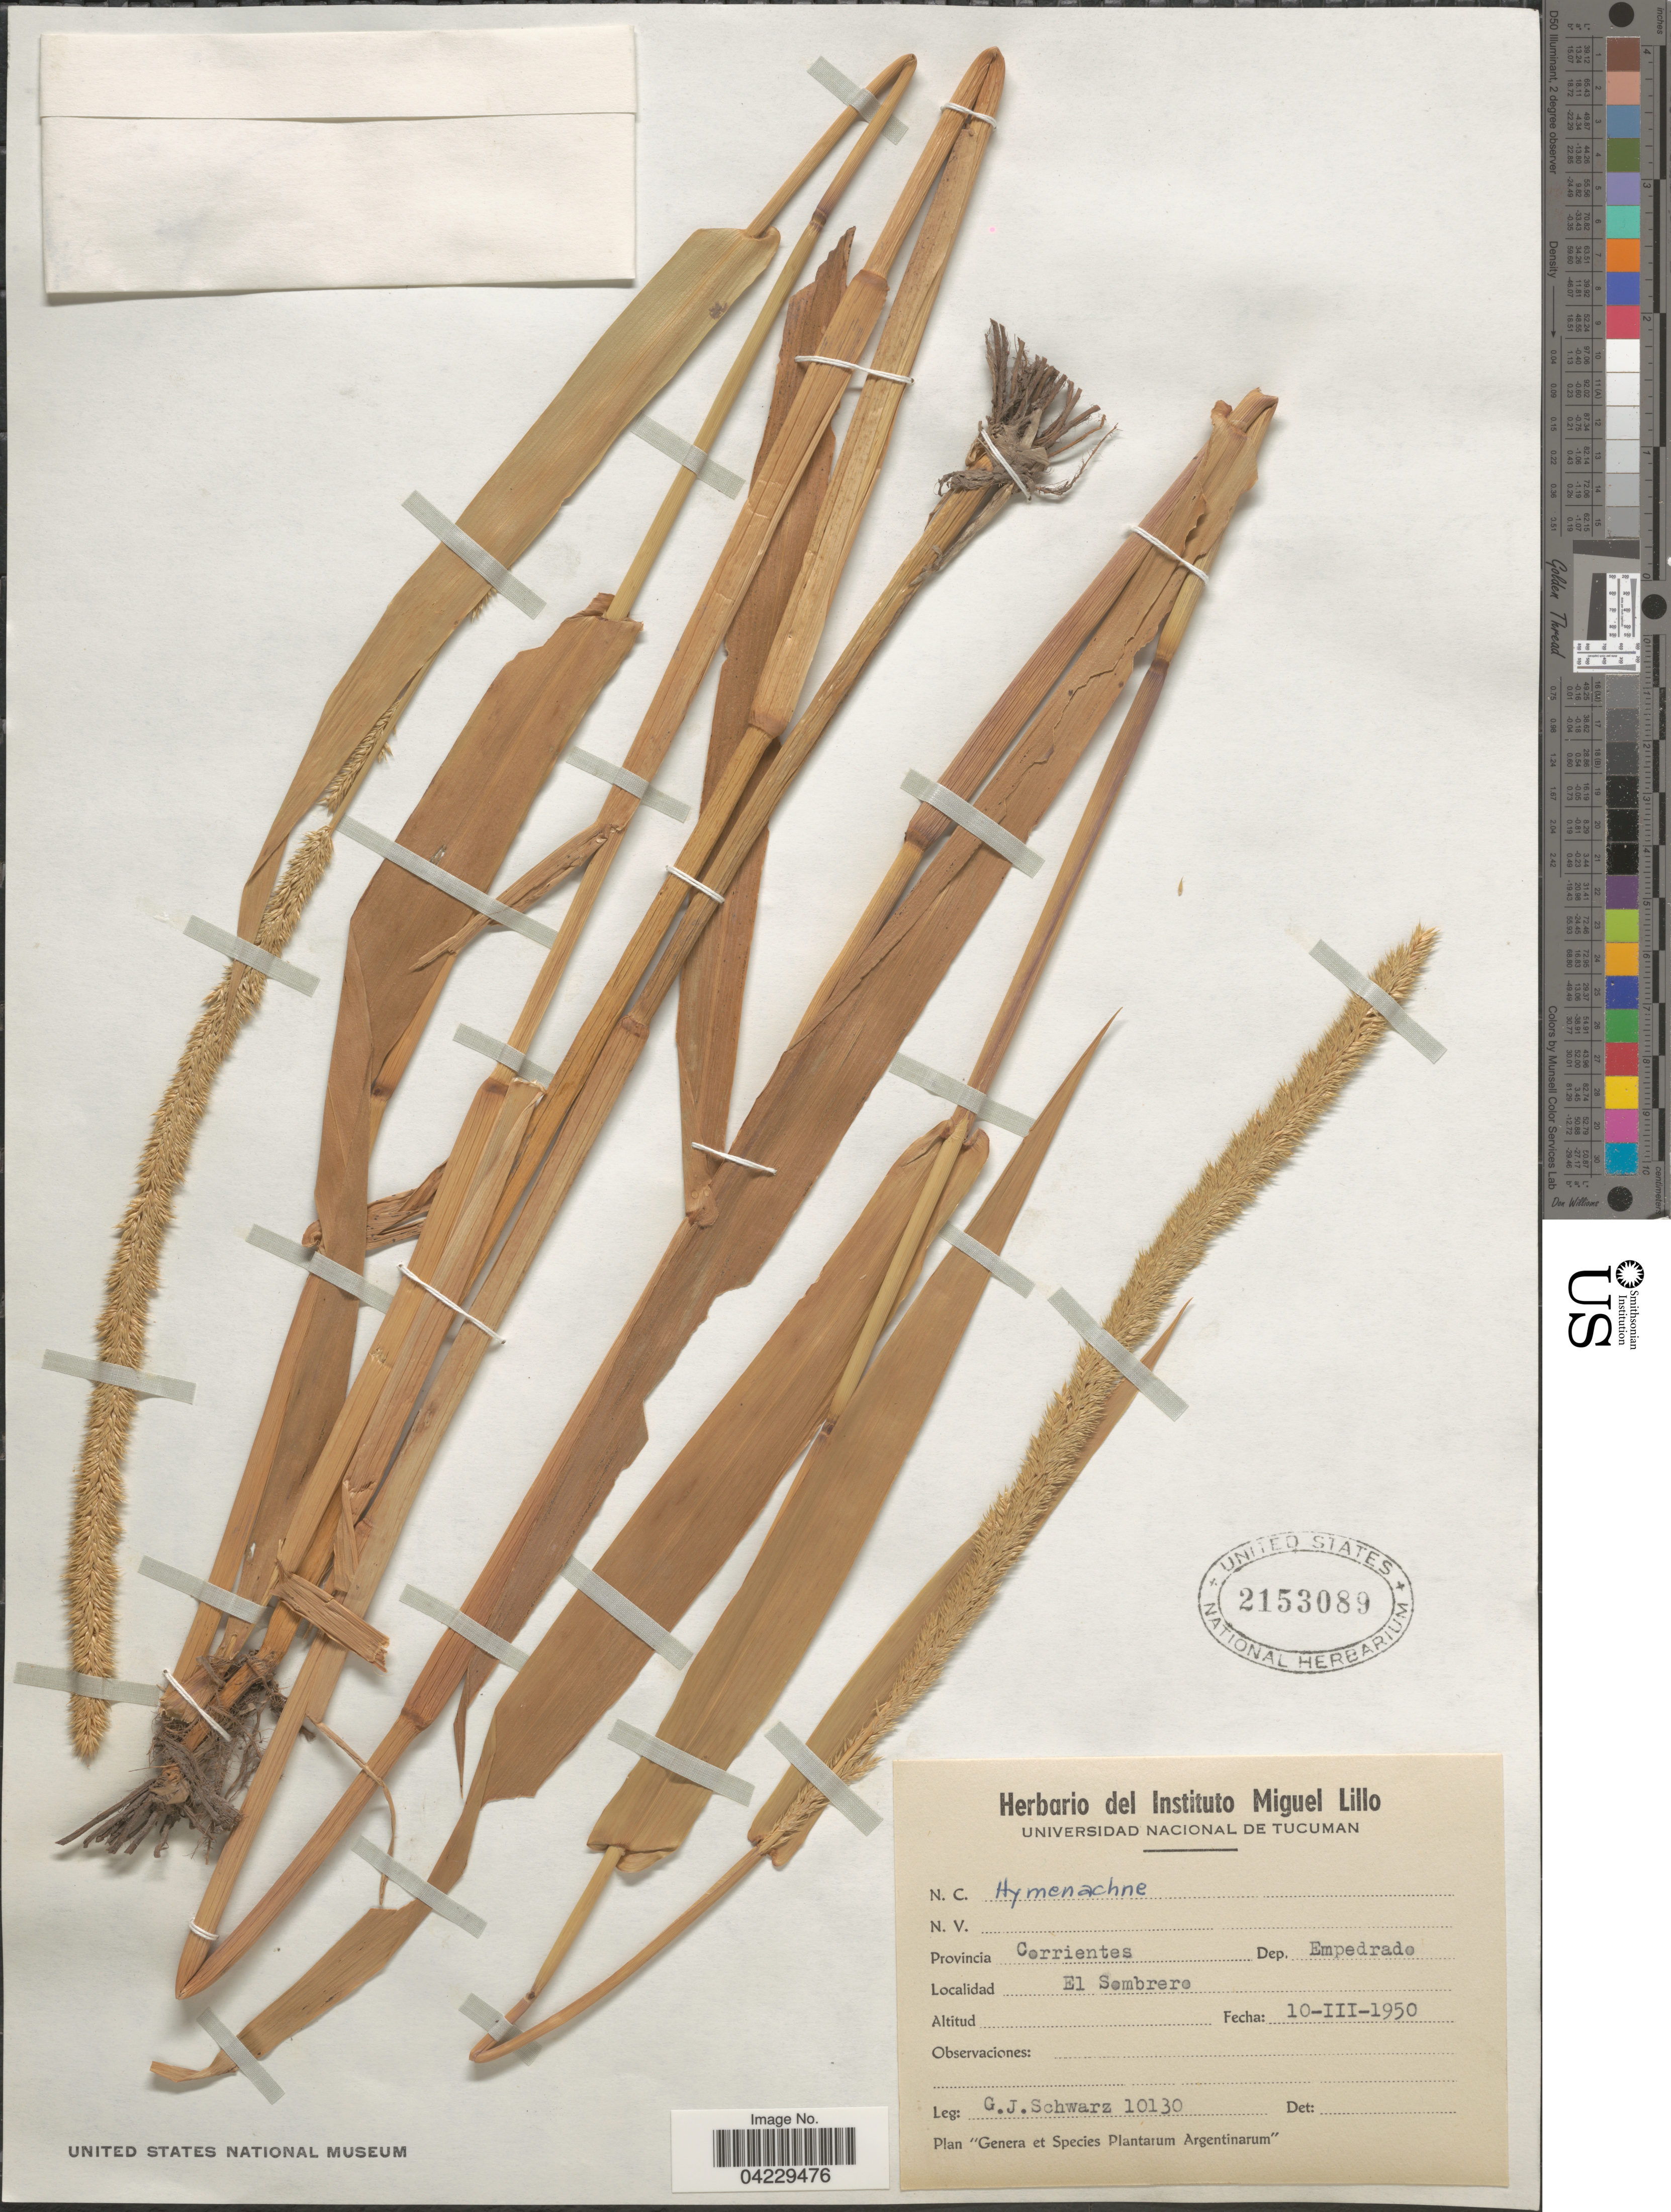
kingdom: Plantae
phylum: Tracheophyta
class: Liliopsida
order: Poales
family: Poaceae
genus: Hymenachne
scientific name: Hymenachne amplexicaulis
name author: (Rudge) Nees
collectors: G. J. Schwarz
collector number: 10130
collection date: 1950-03-10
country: Argentina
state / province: Corrientes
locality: Dep. Empedrado. El Sombrero.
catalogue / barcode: US 2153089